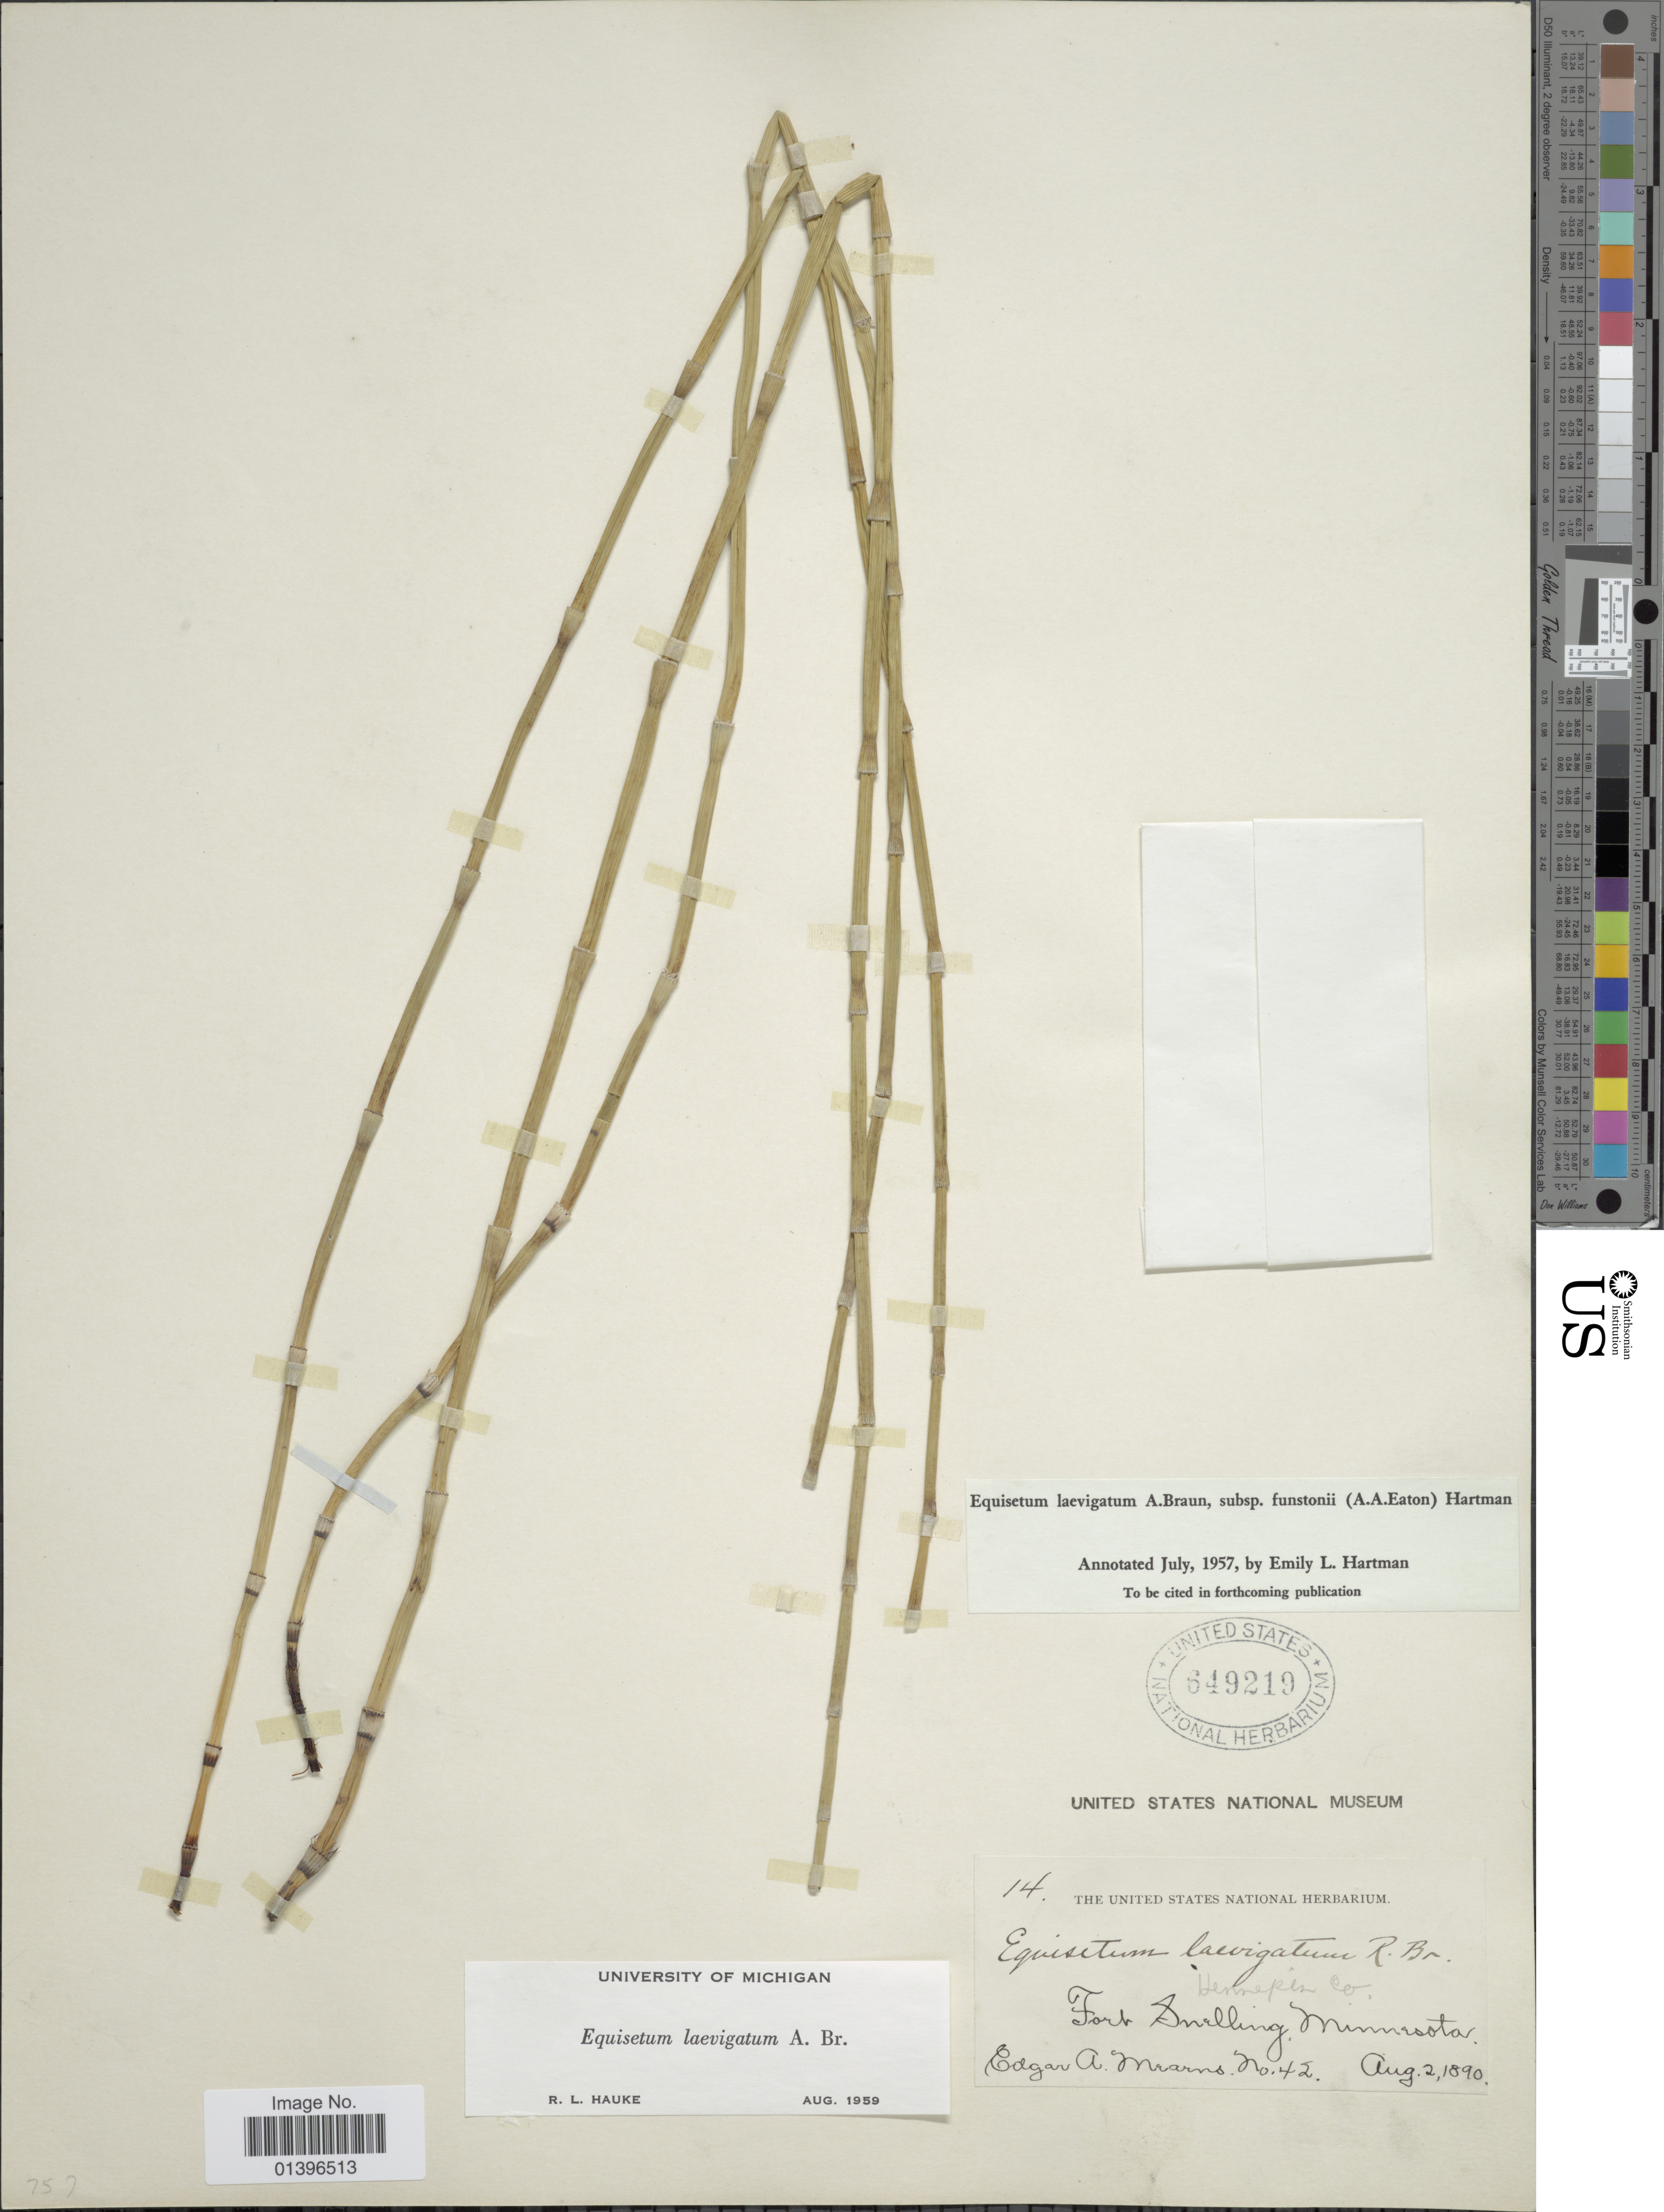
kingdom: Plantae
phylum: Tracheophyta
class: Polypodiopsida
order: Equisetales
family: Equisetaceae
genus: Equisetum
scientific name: Equisetum laevigatum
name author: A. Braun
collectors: E. A. Mearns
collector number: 42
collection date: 1890-08-02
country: United States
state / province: Minnesota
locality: Fort Snelling, Hennepin Co.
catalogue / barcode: US 649219